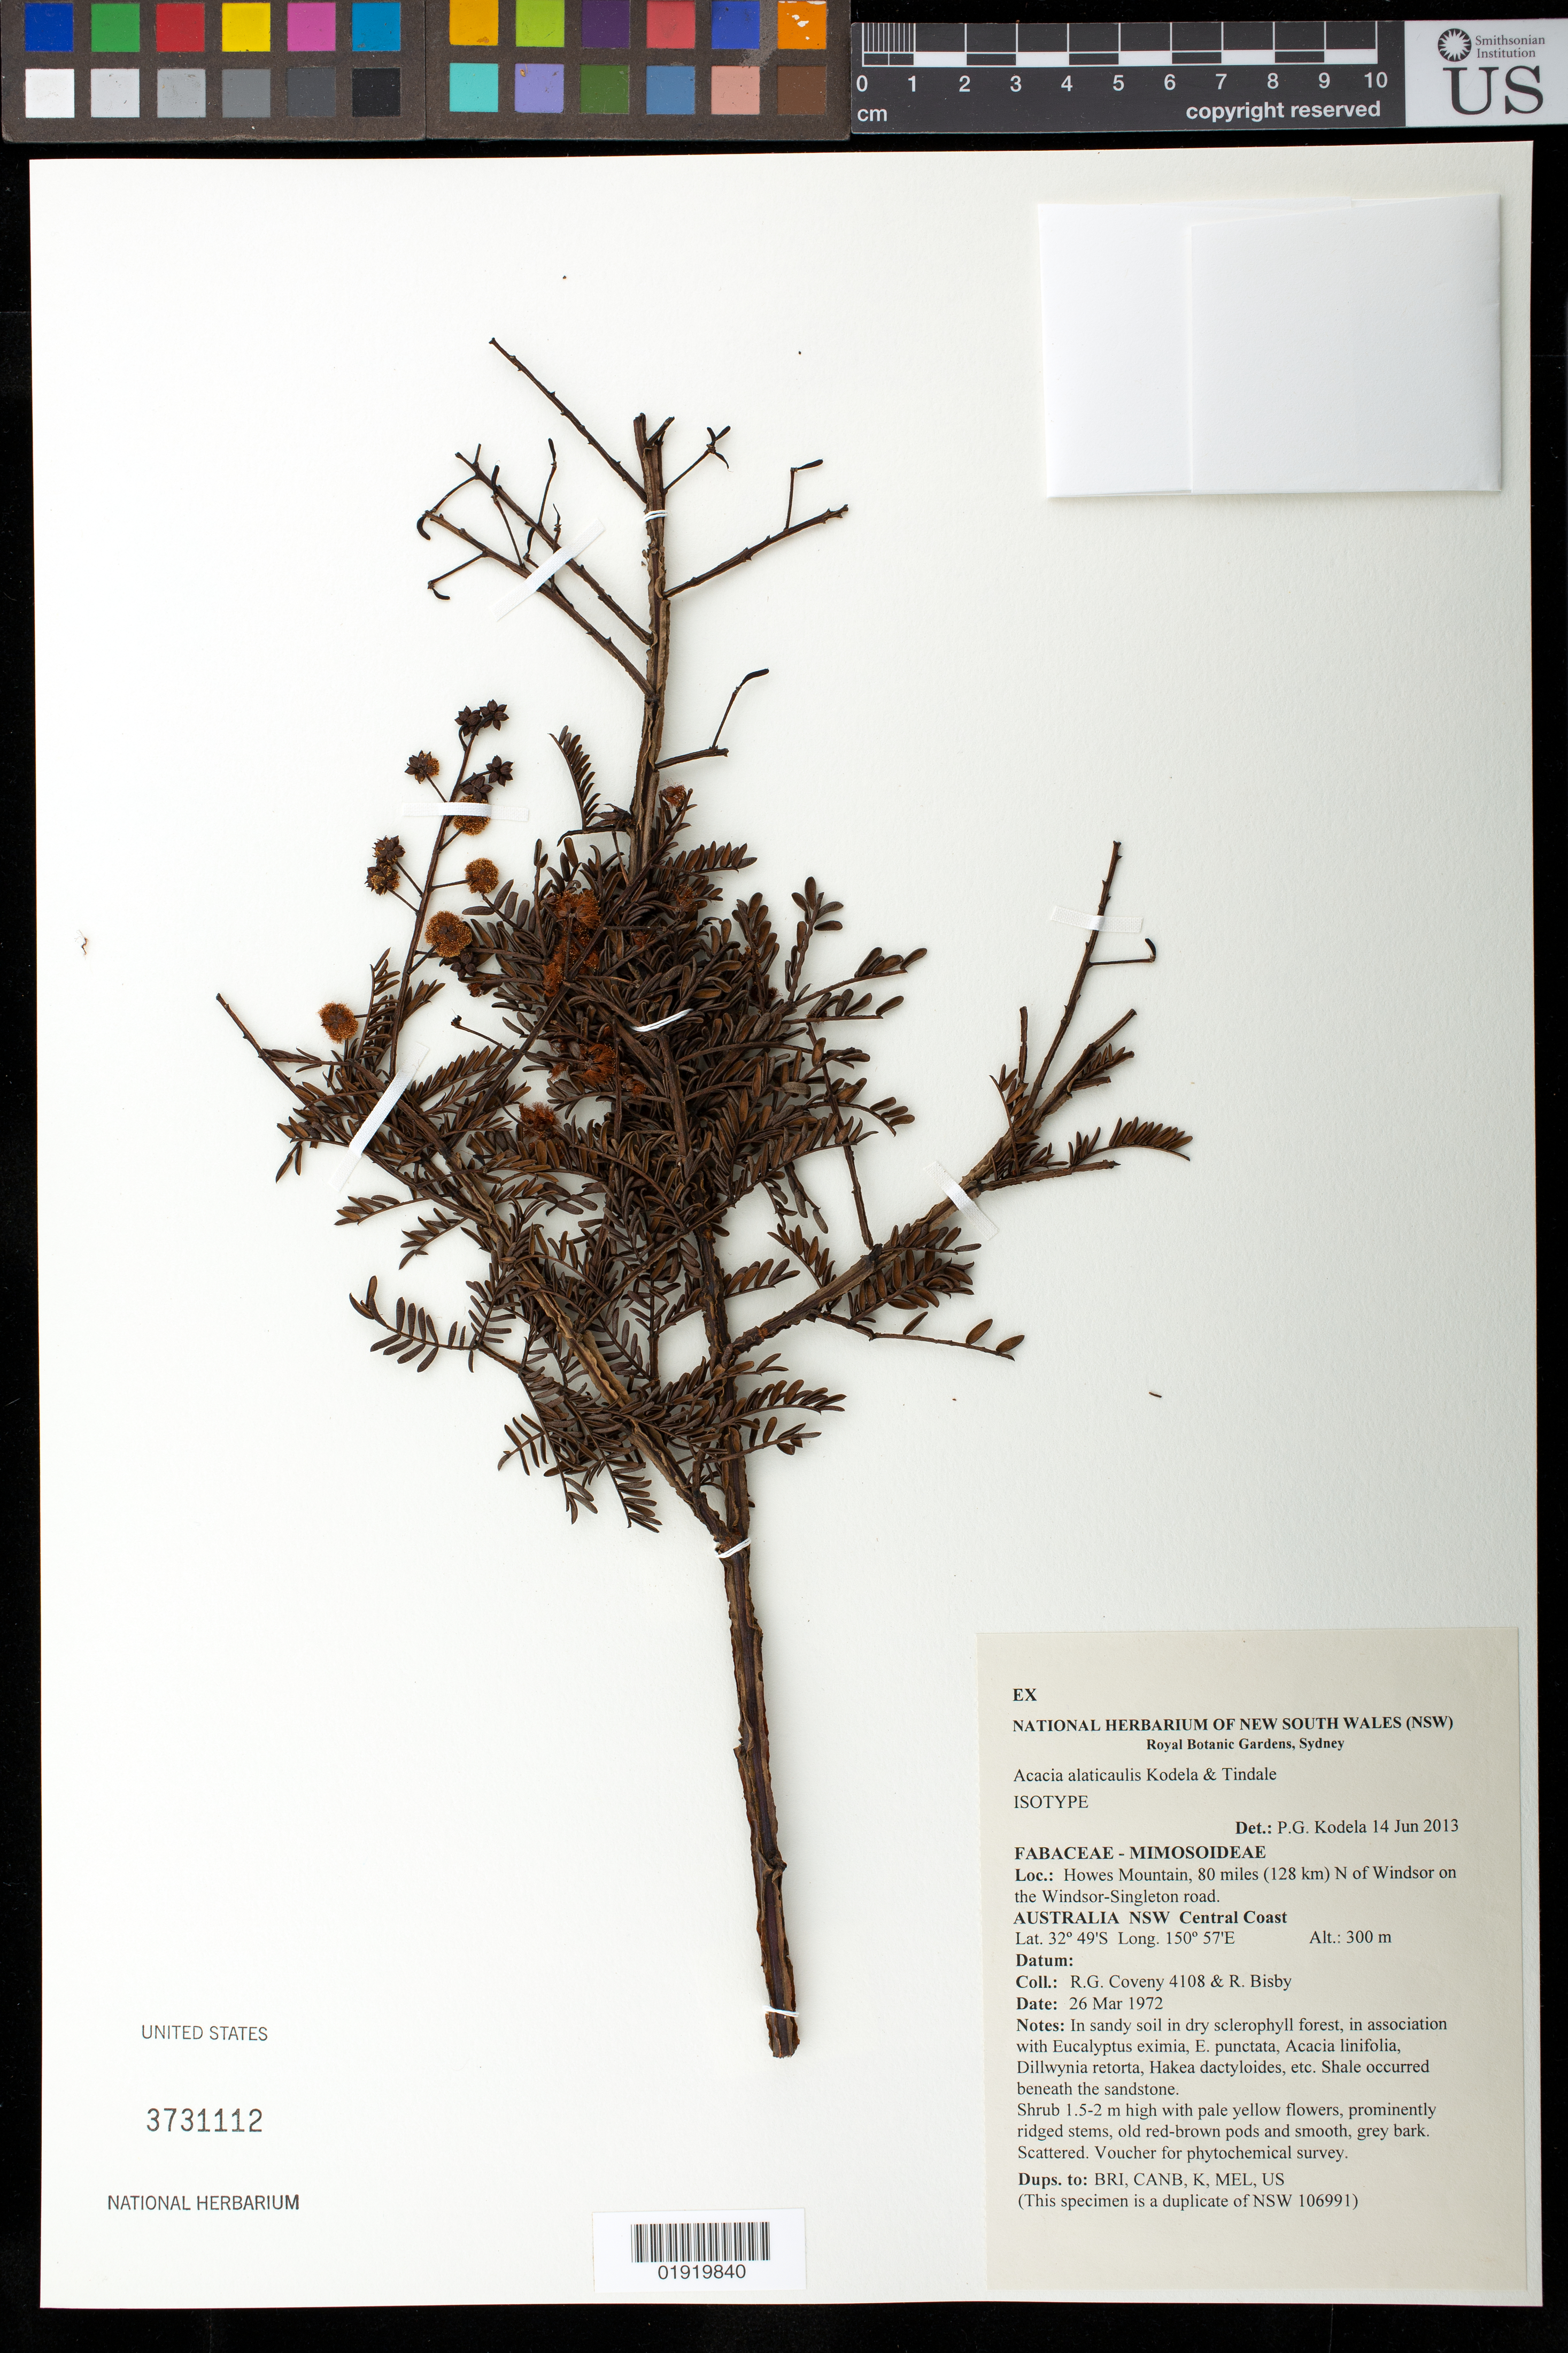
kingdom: Plantae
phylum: Tracheophyta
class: Magnoliopsida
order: Fabales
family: Fabaceae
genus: Acacia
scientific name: Acacia alaticaulis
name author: Kodela & Tindale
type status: Isotype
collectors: R. Coveny & R. Bisby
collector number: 4108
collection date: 1972-03-26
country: Australia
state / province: New South Wales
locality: NSW Central Coast. Howes Mountain, 80 miles (128 km) N of Windsor on the Windsor-Singleton road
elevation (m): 300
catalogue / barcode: US 3731112